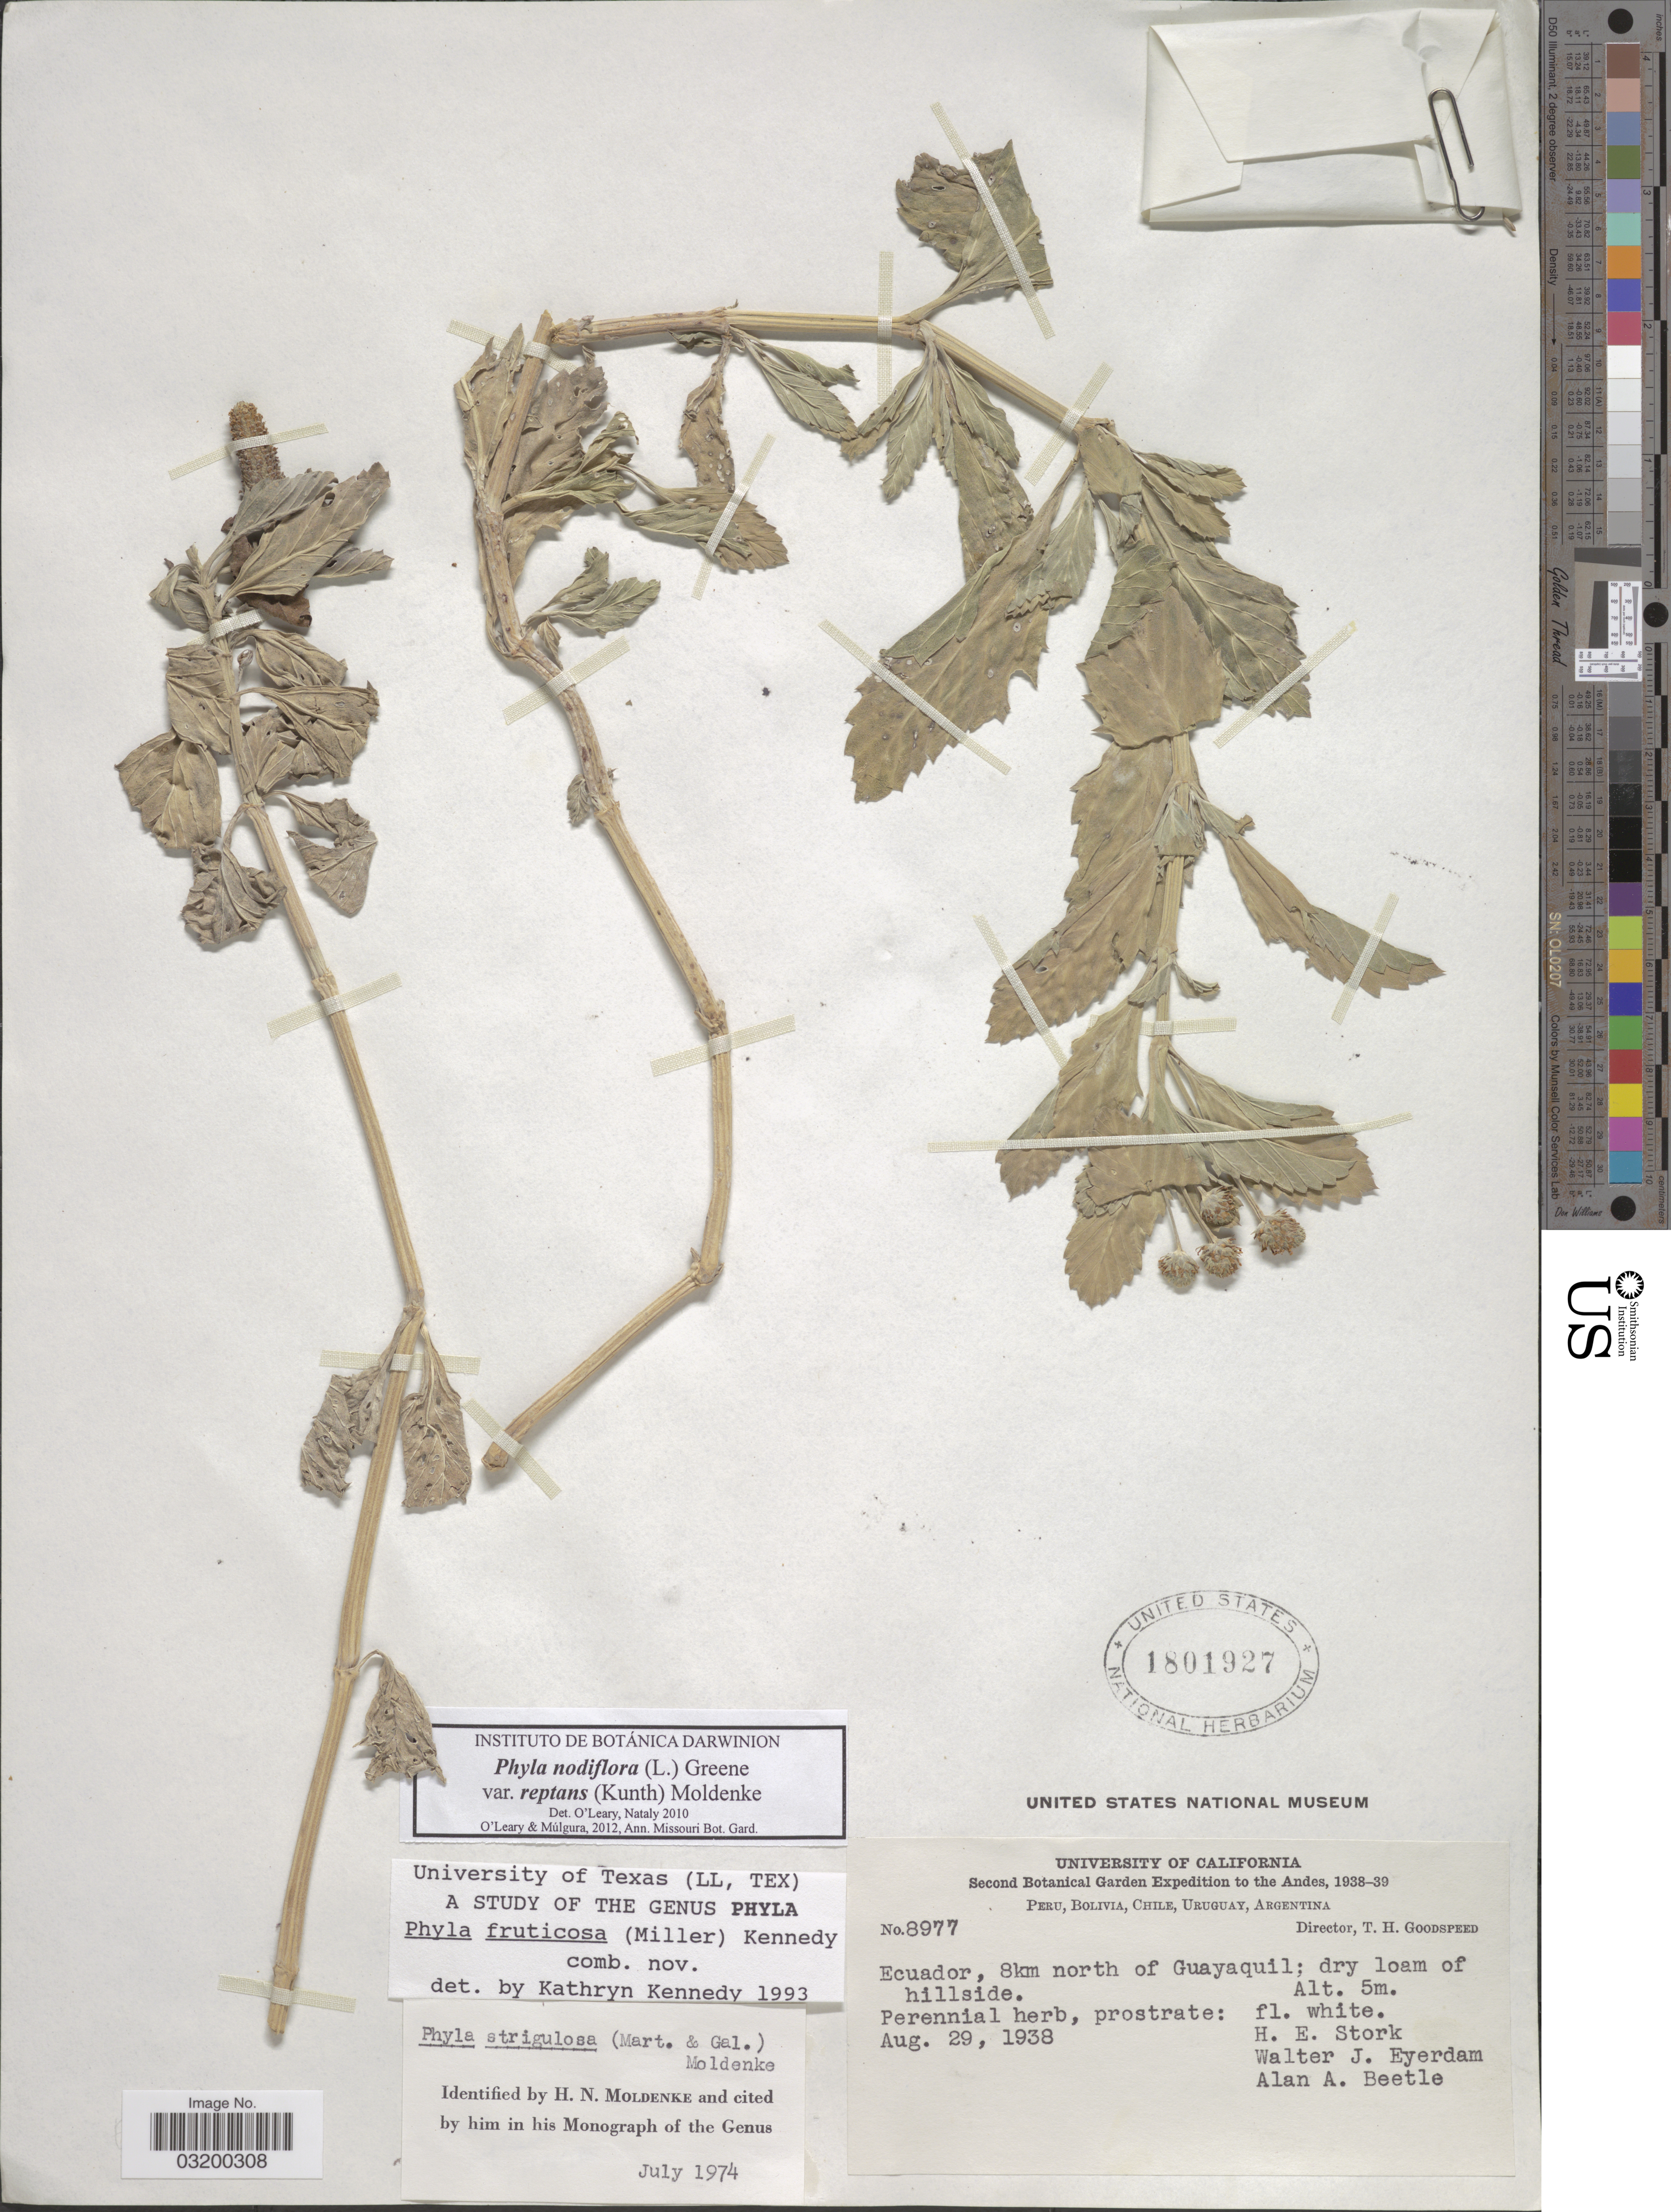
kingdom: Plantae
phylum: Tracheophyta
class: Magnoliopsida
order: Lamiales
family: Verbenaceae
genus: Phyla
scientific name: Phyla nodiflora var. reptans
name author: (Kunth) Moldenke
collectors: H. E. Stork, W. J. Eyerdam & A. A. Beetle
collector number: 8977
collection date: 1938-08-29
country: Ecuador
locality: The Andes. 8km north of Guayaquil; dry loam of hillside.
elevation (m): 5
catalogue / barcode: US 1801927